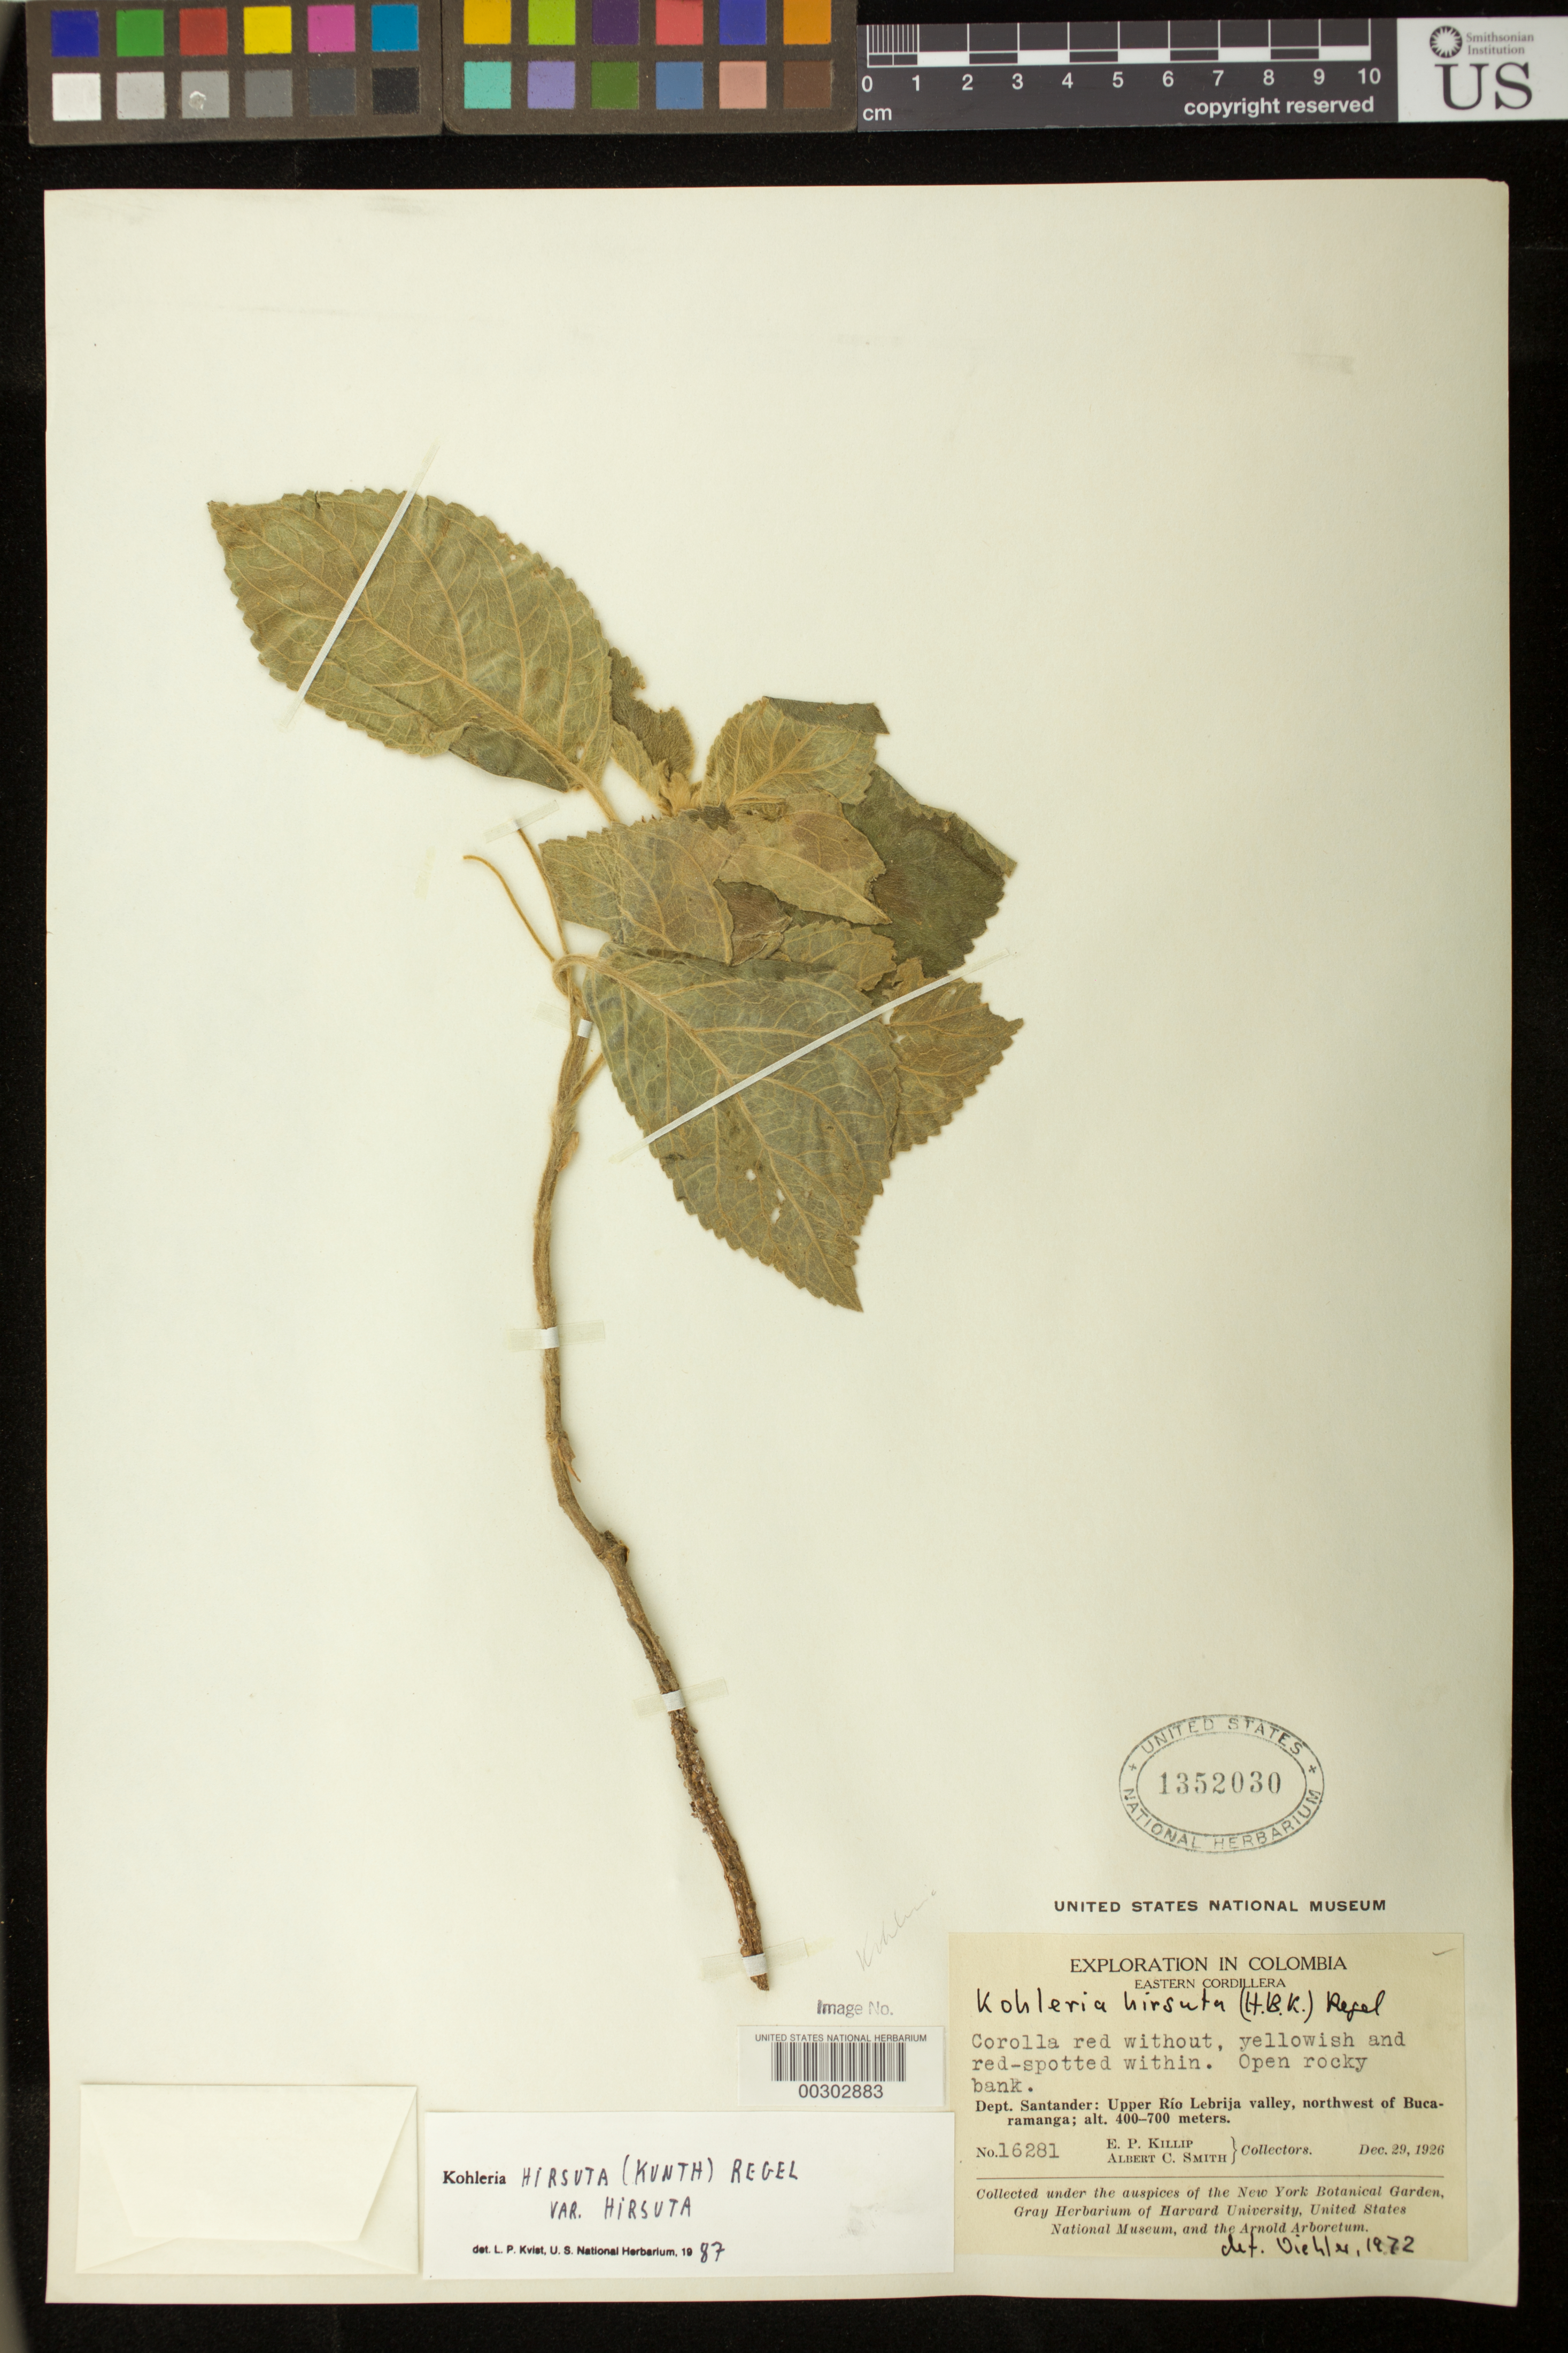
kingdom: Plantae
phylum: Tracheophyta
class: Magnoliopsida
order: Lamiales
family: Gesneriaceae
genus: Kohleria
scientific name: Kohleria hirsuta var. hirsuta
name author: (Kunth) Regel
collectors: E. P. Killip & A. C. Smith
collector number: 16281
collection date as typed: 29 Dec 1926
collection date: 1926-12-29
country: Colombia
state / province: Santander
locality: Eastern Cordillera, upper Rio Lebrija valley, NW of Bucaramanga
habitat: Open rocky bank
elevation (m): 400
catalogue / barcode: US 1352030